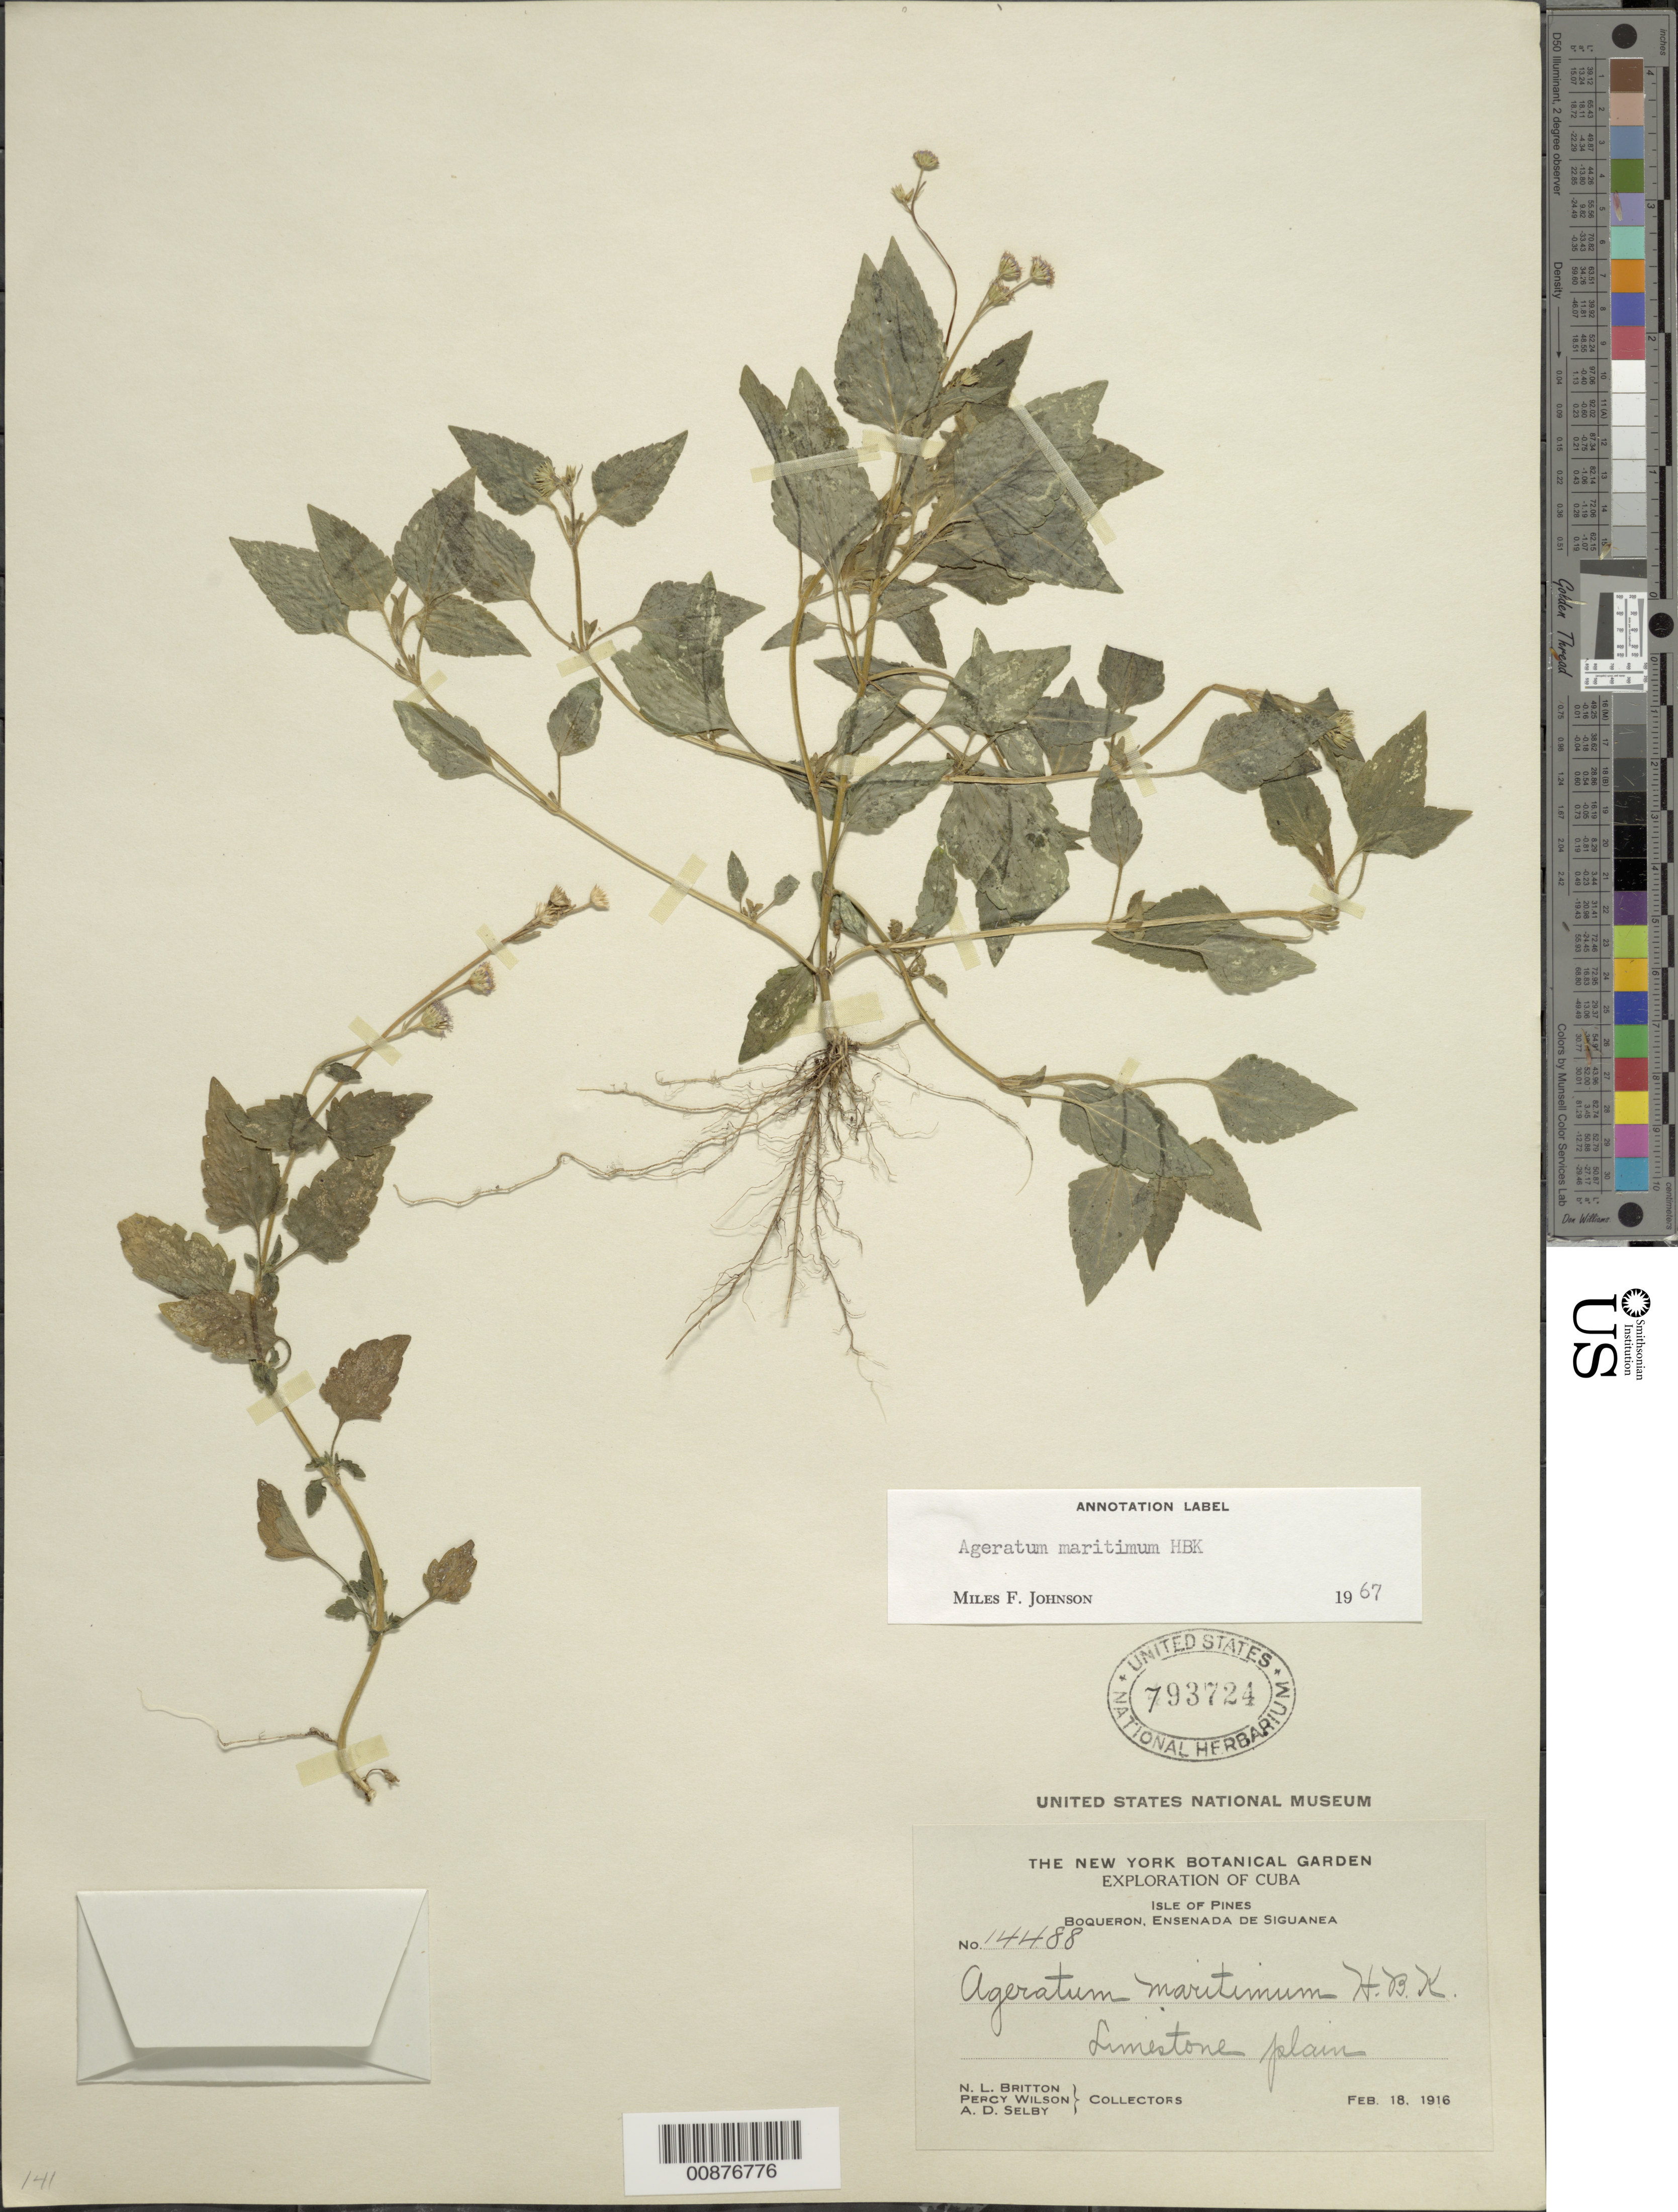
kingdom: Plantae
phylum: Tracheophyta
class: Magnoliopsida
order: Asterales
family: Asteraceae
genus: Ageratum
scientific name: Ageratum maritimum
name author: Kunth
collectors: N. Britton, P. Wilson & A. Selby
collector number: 14488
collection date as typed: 18 Feb 1916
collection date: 1916-02-18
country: Cuba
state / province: Isla de La Juventud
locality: Bozqueron, Ensenada de Siguanea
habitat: Limestone plain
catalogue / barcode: US 793724